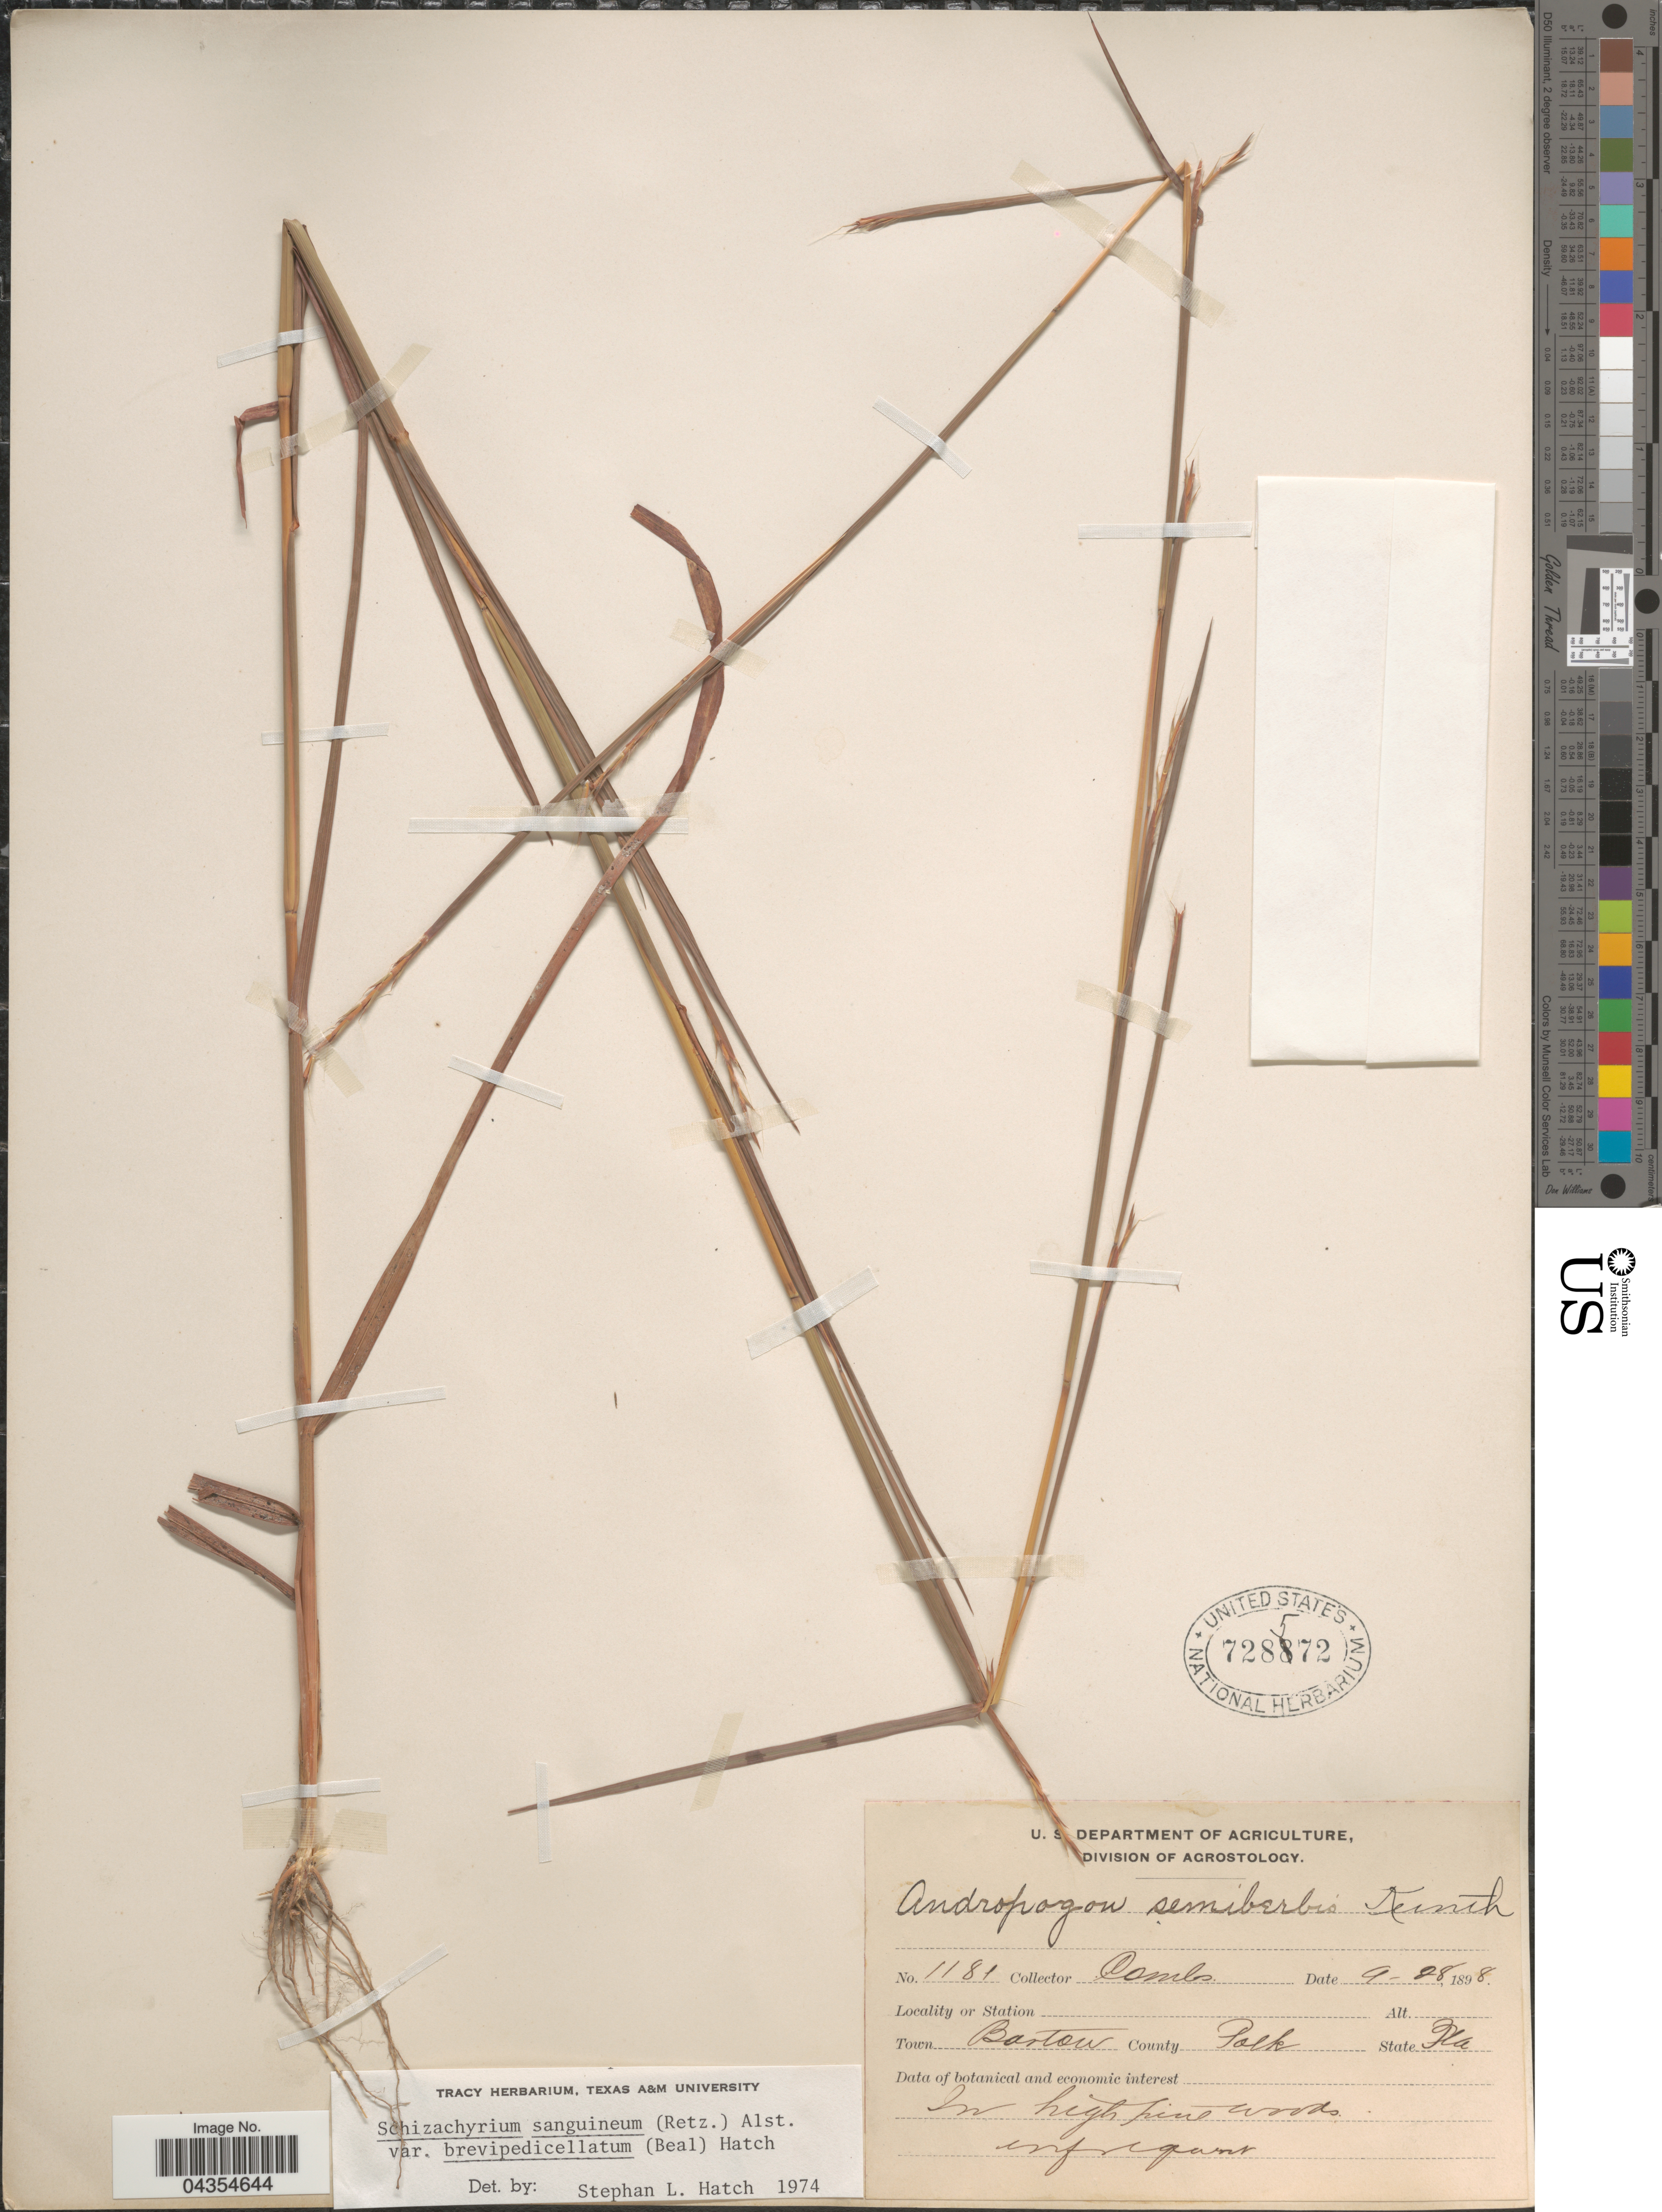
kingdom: Plantae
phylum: Tracheophyta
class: Liliopsida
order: Poales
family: Poaceae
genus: Schizachyrium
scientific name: Schizachyrium sanguineum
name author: (Retz.) Alston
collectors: -. Combs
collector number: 1181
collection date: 1898-09-28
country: United States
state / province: Florida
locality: Town Bartow. County Polk.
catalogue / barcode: US 728572